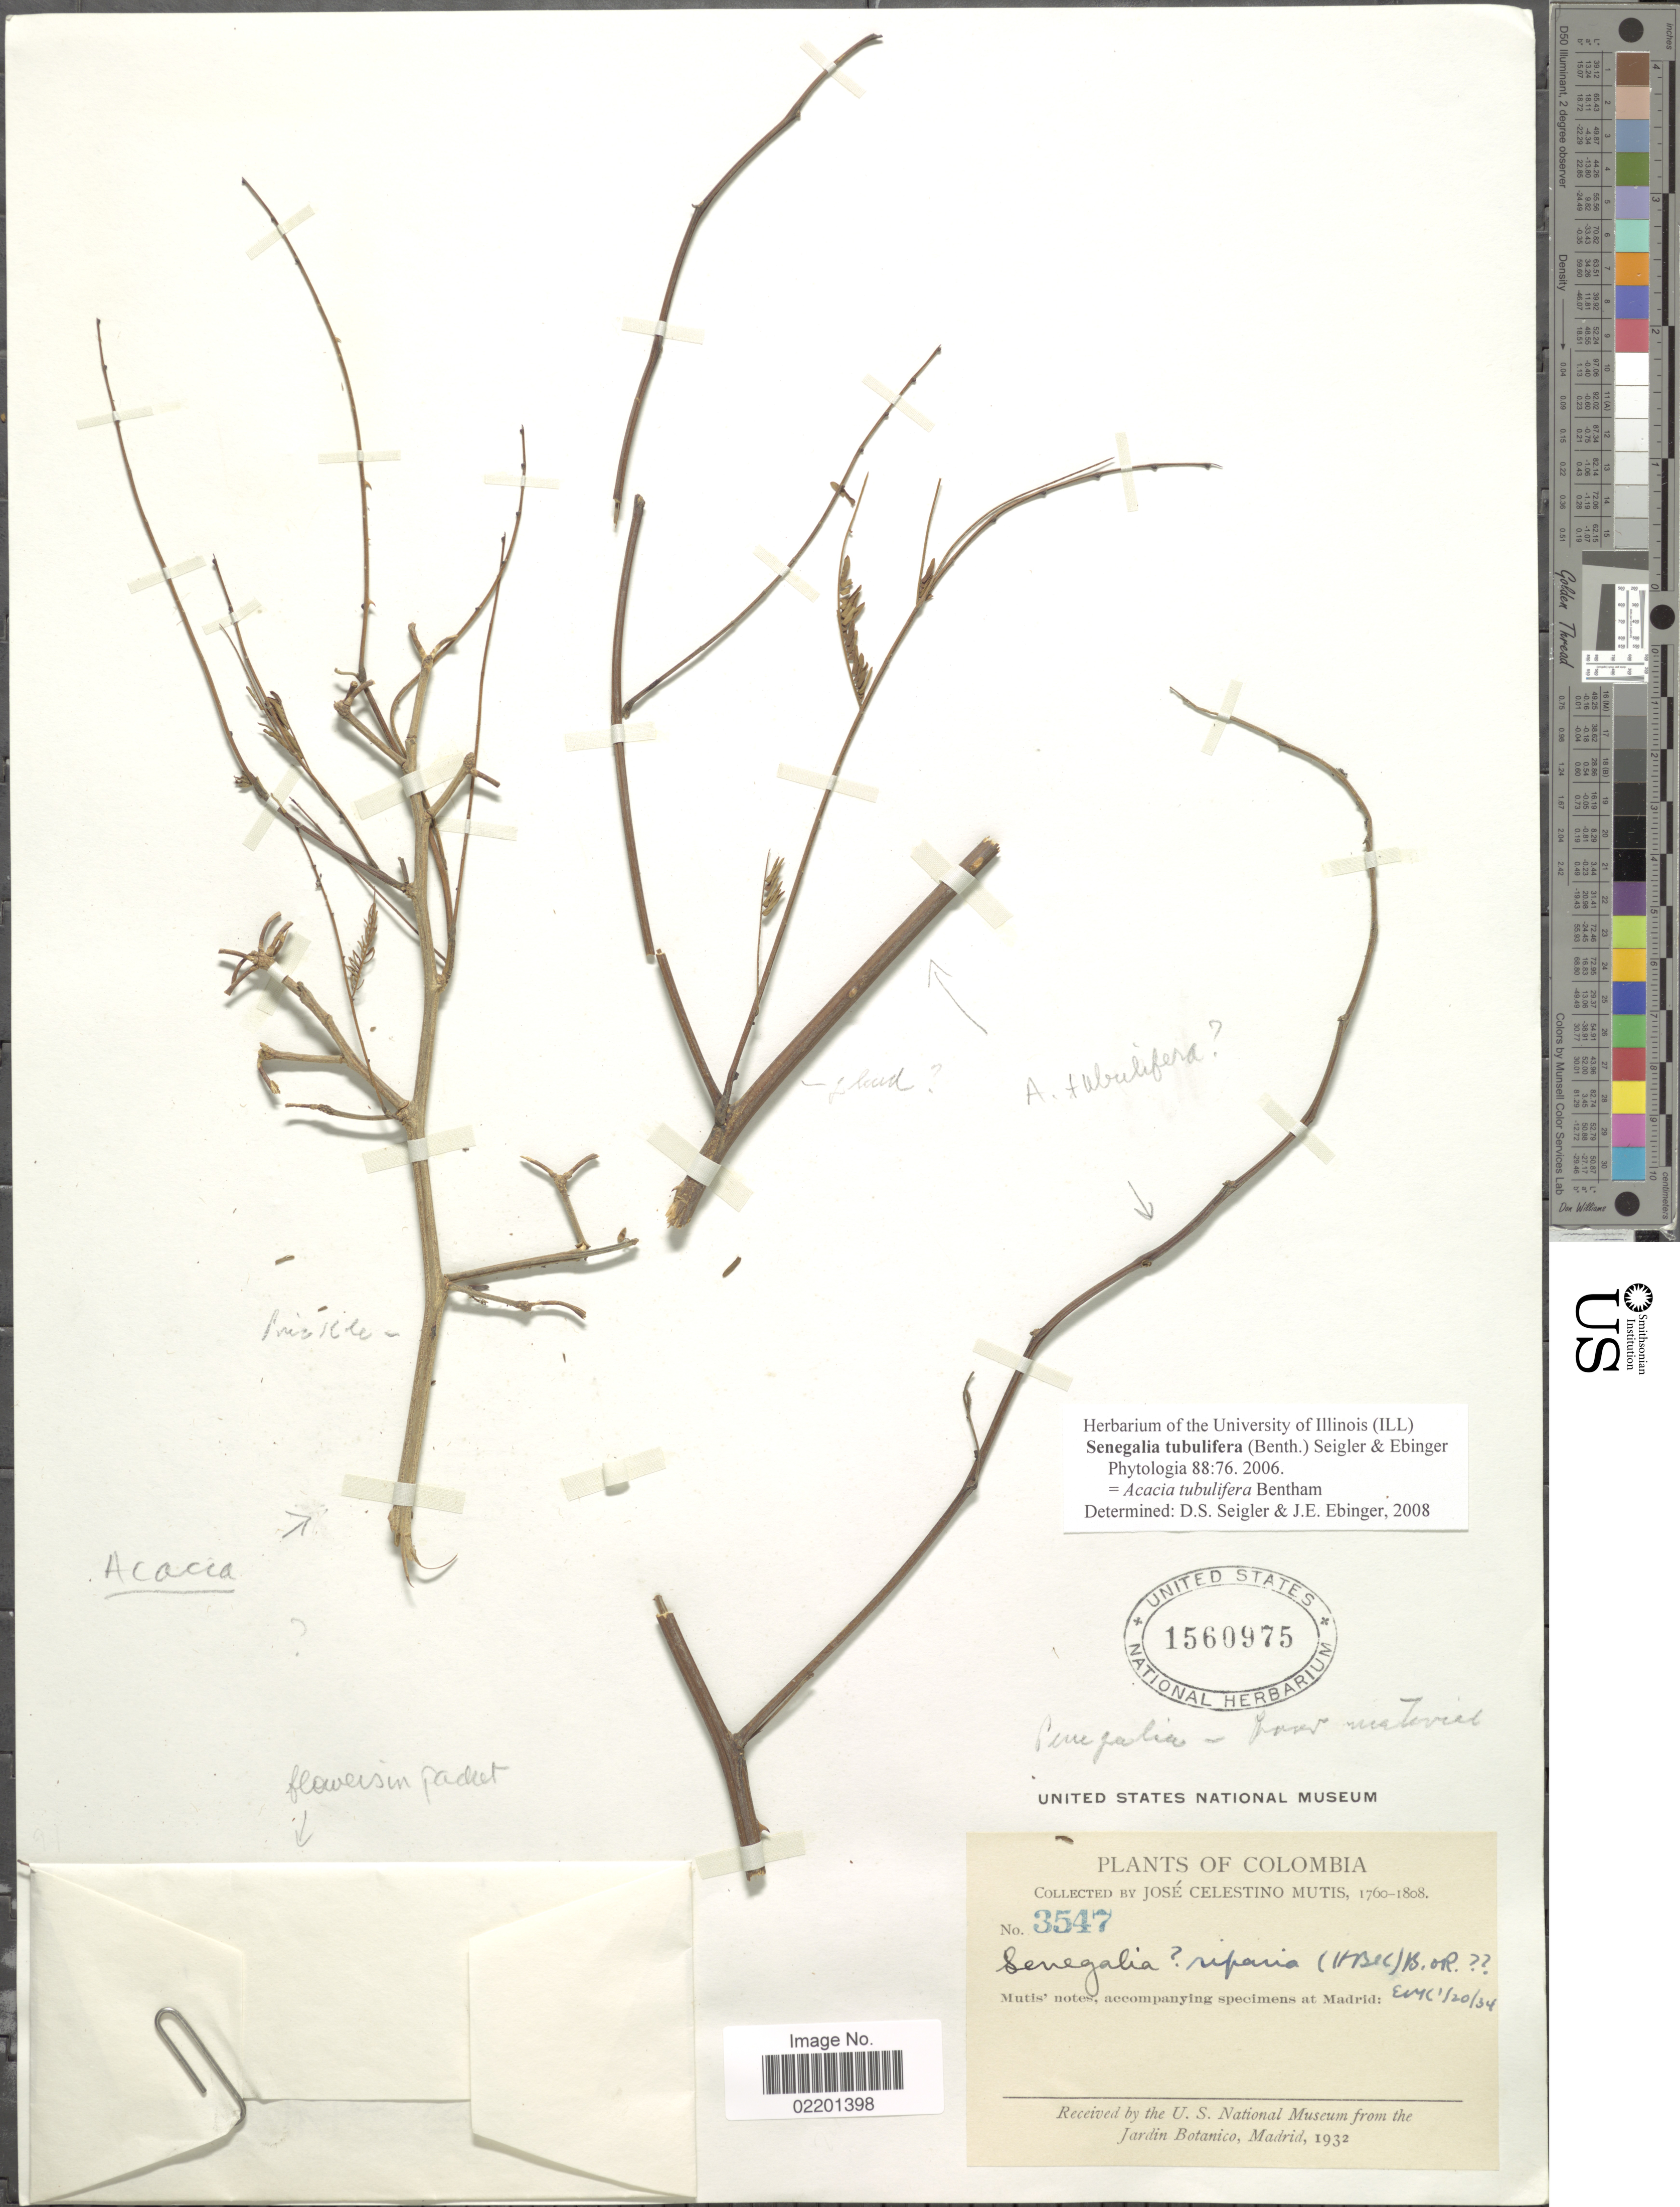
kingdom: Plantae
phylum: Tracheophyta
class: Magnoliopsida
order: Fabales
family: Fabaceae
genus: Senegalia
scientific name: Senegalia tubulifera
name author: (Benth.) Seigler & Ebinger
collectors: J. C. B. Mutis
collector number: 3547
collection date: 1760/1808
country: Colombia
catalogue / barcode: US 1560975